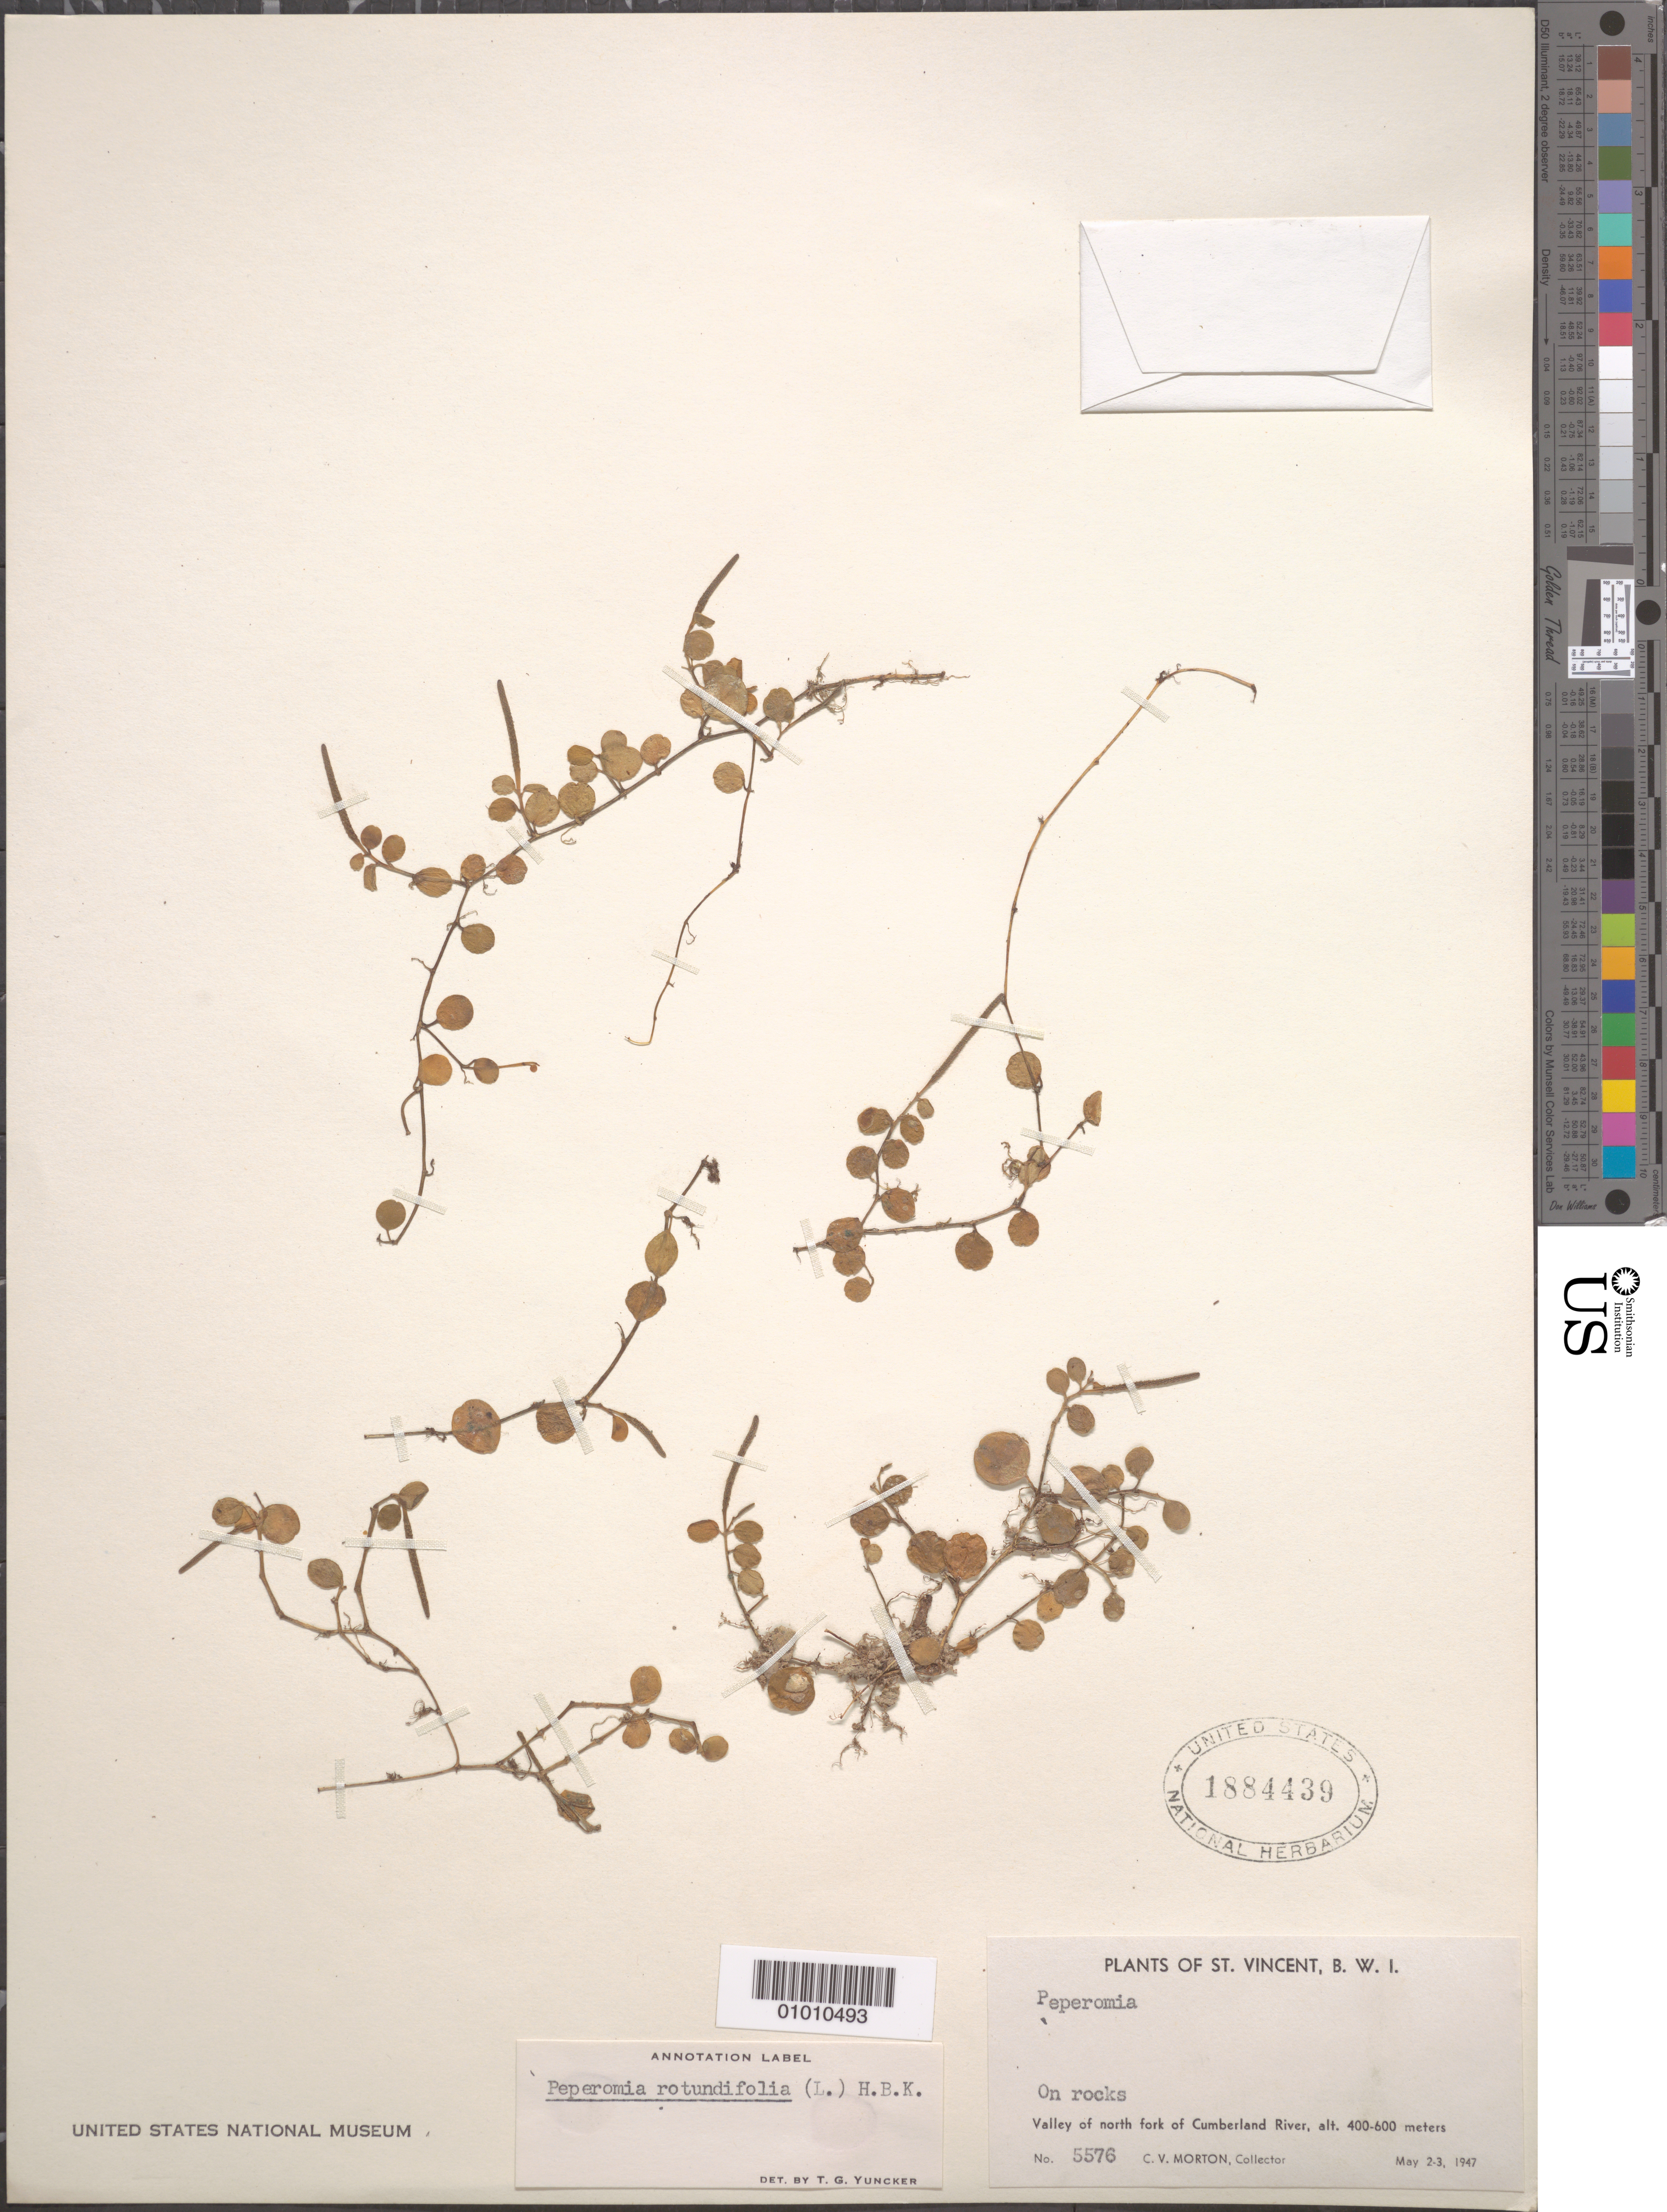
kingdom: Plantae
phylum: Tracheophyta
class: Magnoliopsida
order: Piperales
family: Piperaceae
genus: Peperomia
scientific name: Peperomia rotundifolia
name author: (L.) Kunth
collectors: C. V. Morton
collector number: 5576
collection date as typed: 02 May 1947 to 03 May 1947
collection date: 1947-05-02/1947-05-03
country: St. Vincent - Grenadines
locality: On rocks, Valley on north fork of Cumberland River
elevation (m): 400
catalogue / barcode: US 1884439